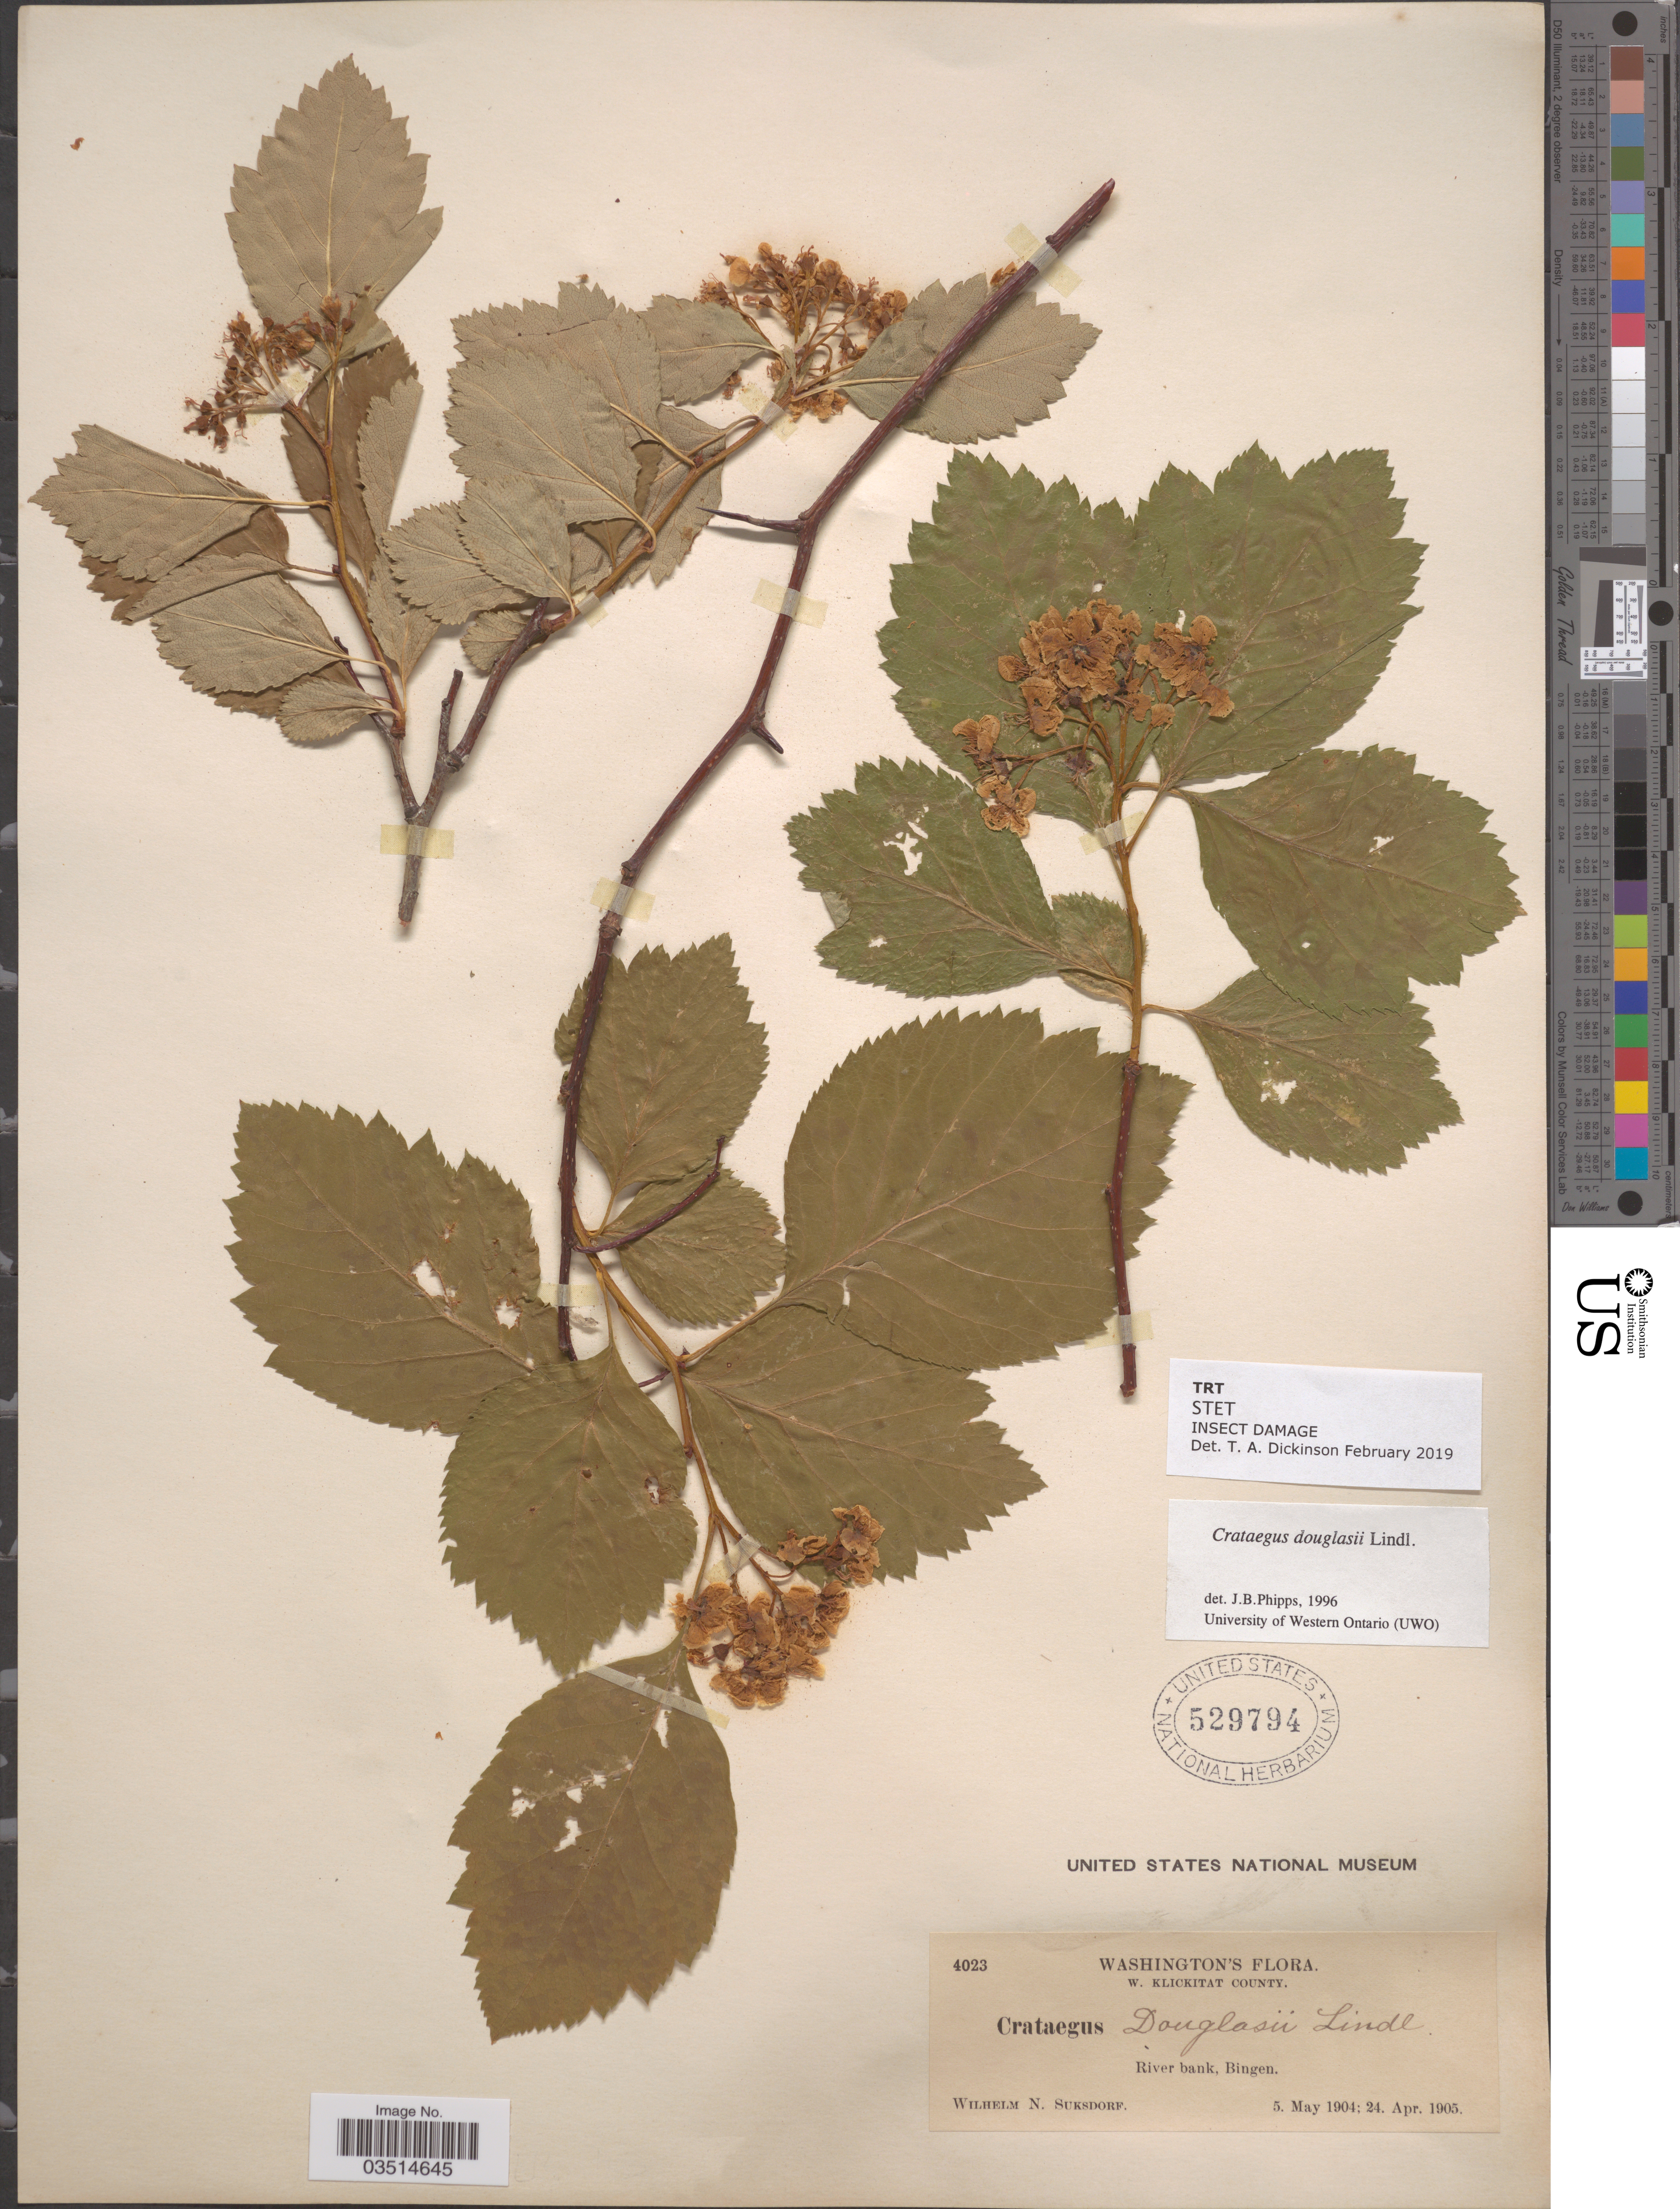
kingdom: Plantae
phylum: Tracheophyta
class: Magnoliopsida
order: Rosales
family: Rosaceae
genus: Crataegus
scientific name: Crataegus douglasii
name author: Lindl.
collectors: W. N. Suksdorf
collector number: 4023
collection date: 1904-05-05/1905-04-24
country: United States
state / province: Washington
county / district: Klickitat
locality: W. Klickitat County. River bank, Bingen.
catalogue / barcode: US 529794